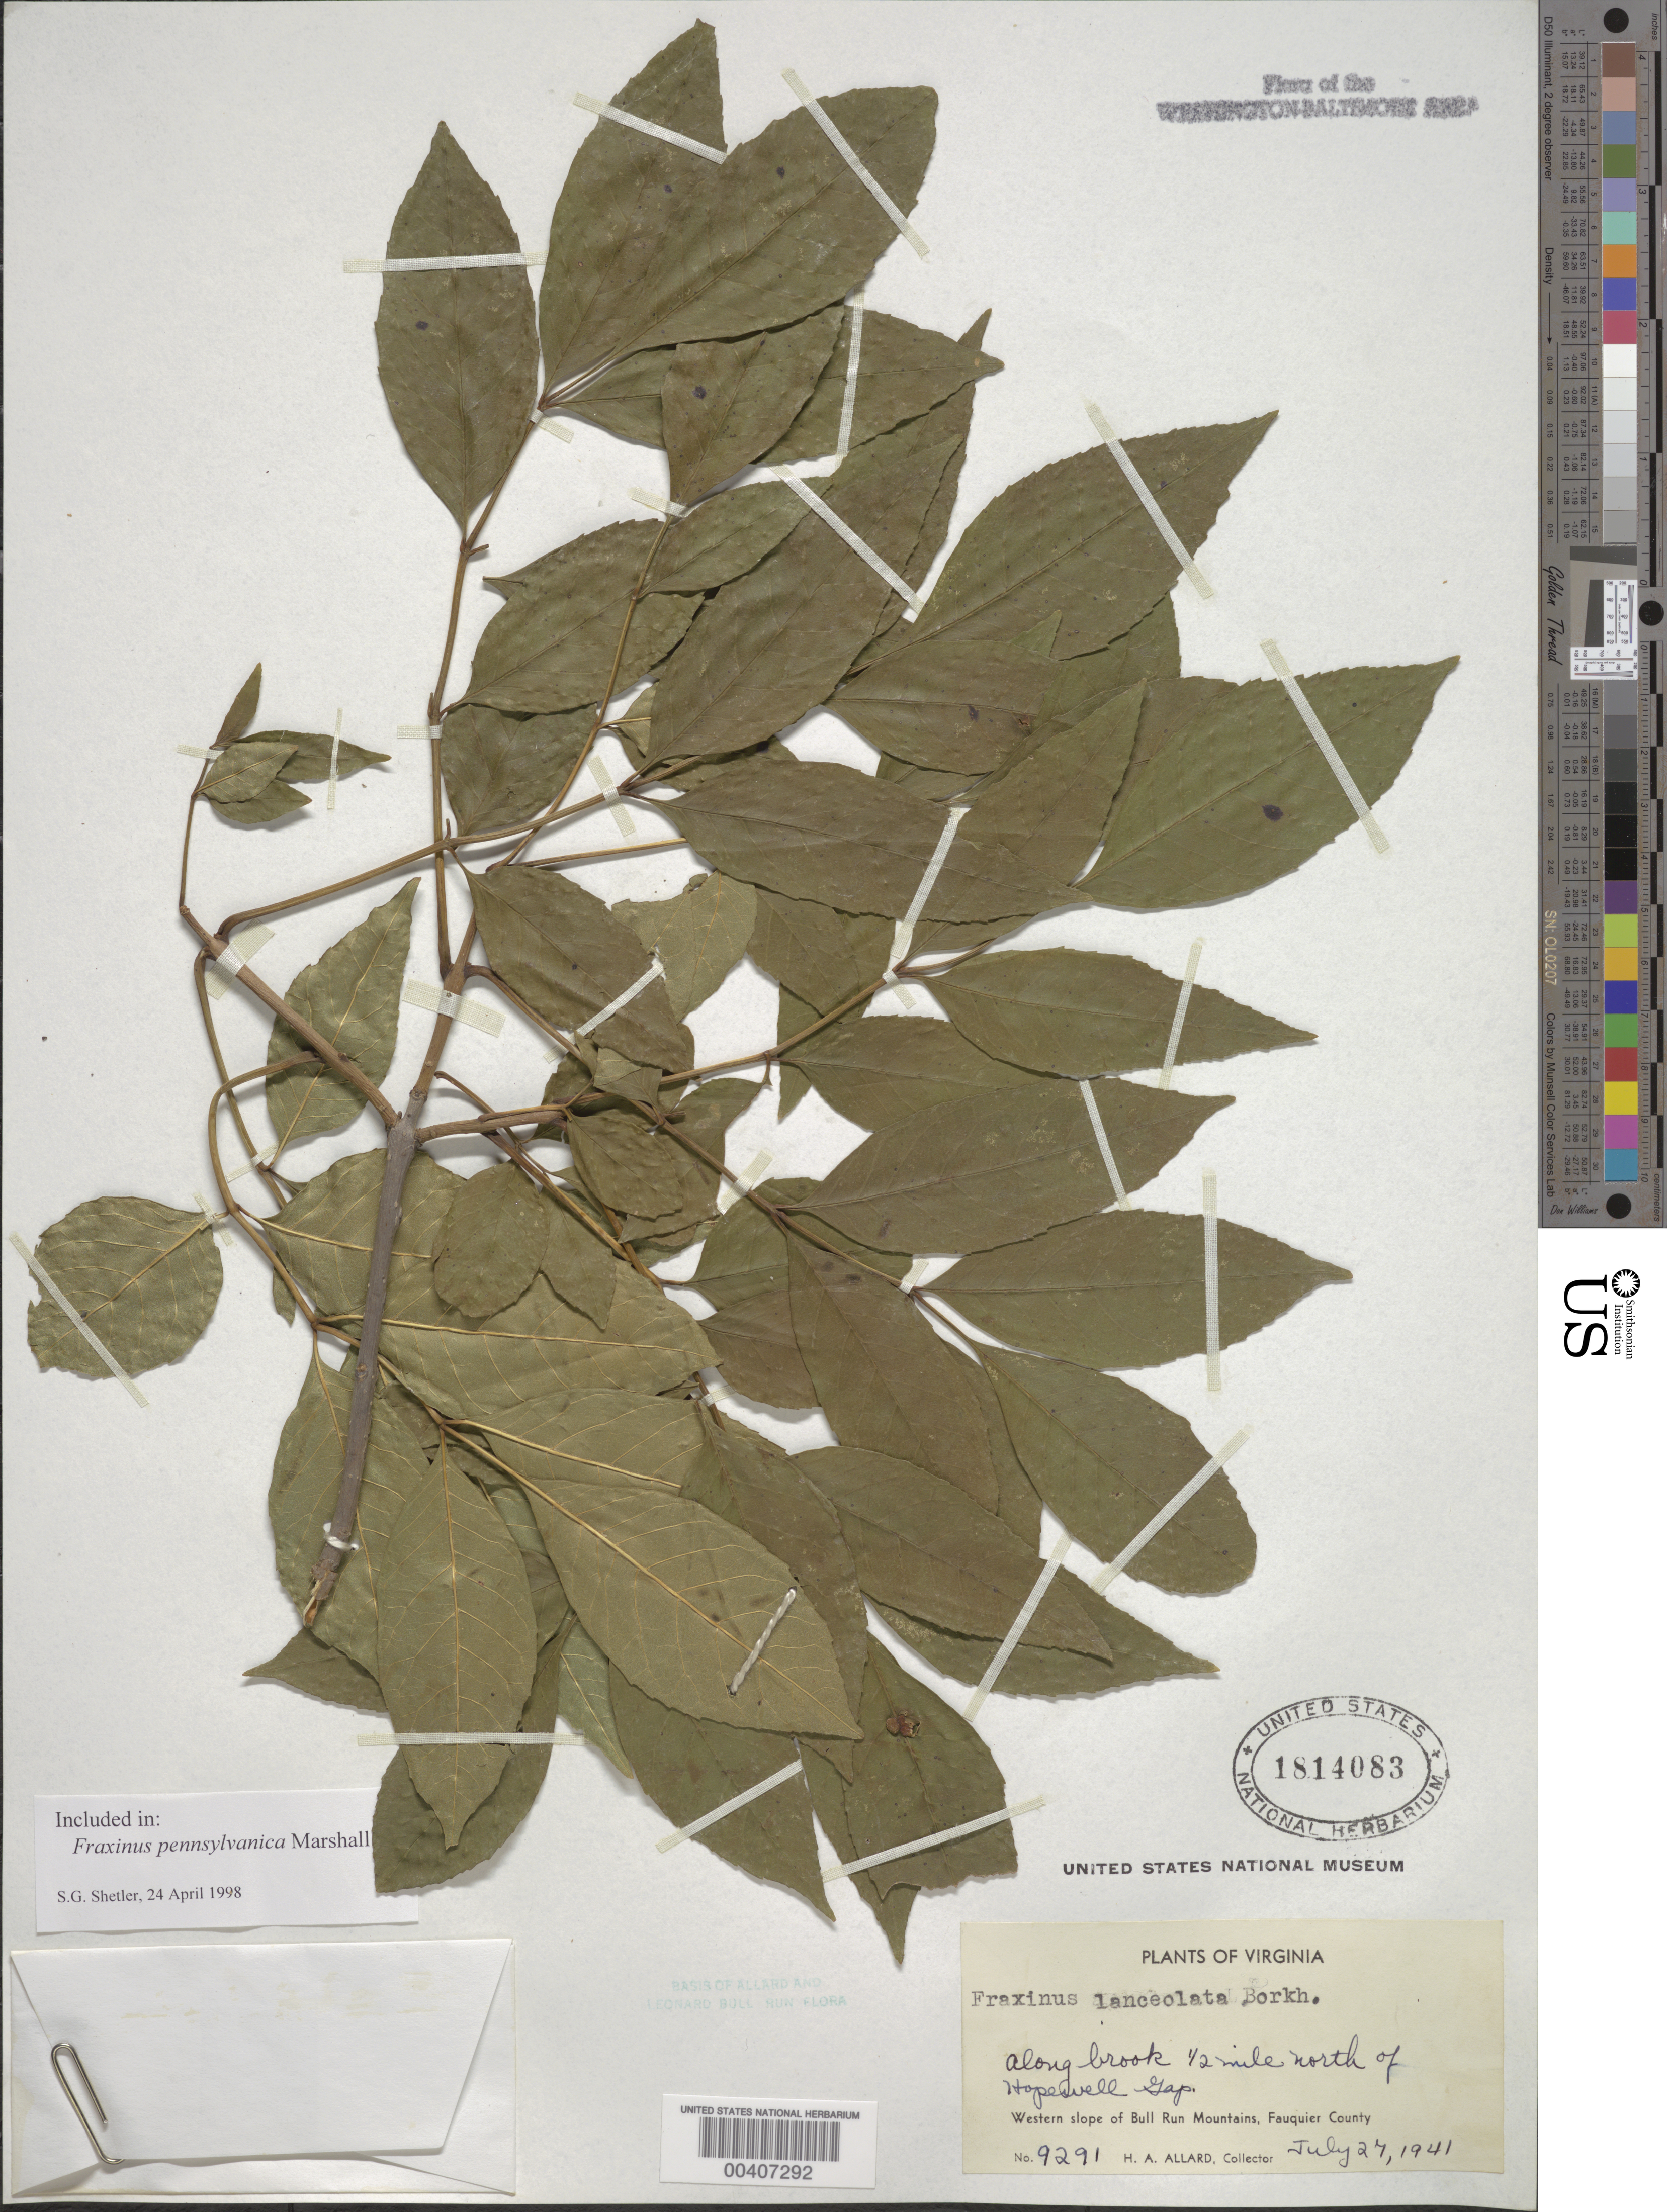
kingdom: Plantae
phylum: Tracheophyta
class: Magnoliopsida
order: Lamiales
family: Oleaceae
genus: Fraxinus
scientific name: Fraxinus pennsylvanica var. subintegerrima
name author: Marshall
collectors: H. A. Allard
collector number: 9291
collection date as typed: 27 Jul 1941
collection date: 1941-07-27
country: United States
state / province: Virginia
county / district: Fauquier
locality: North of Hopewell Gap, western slope of Bull Run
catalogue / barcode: US 1814083